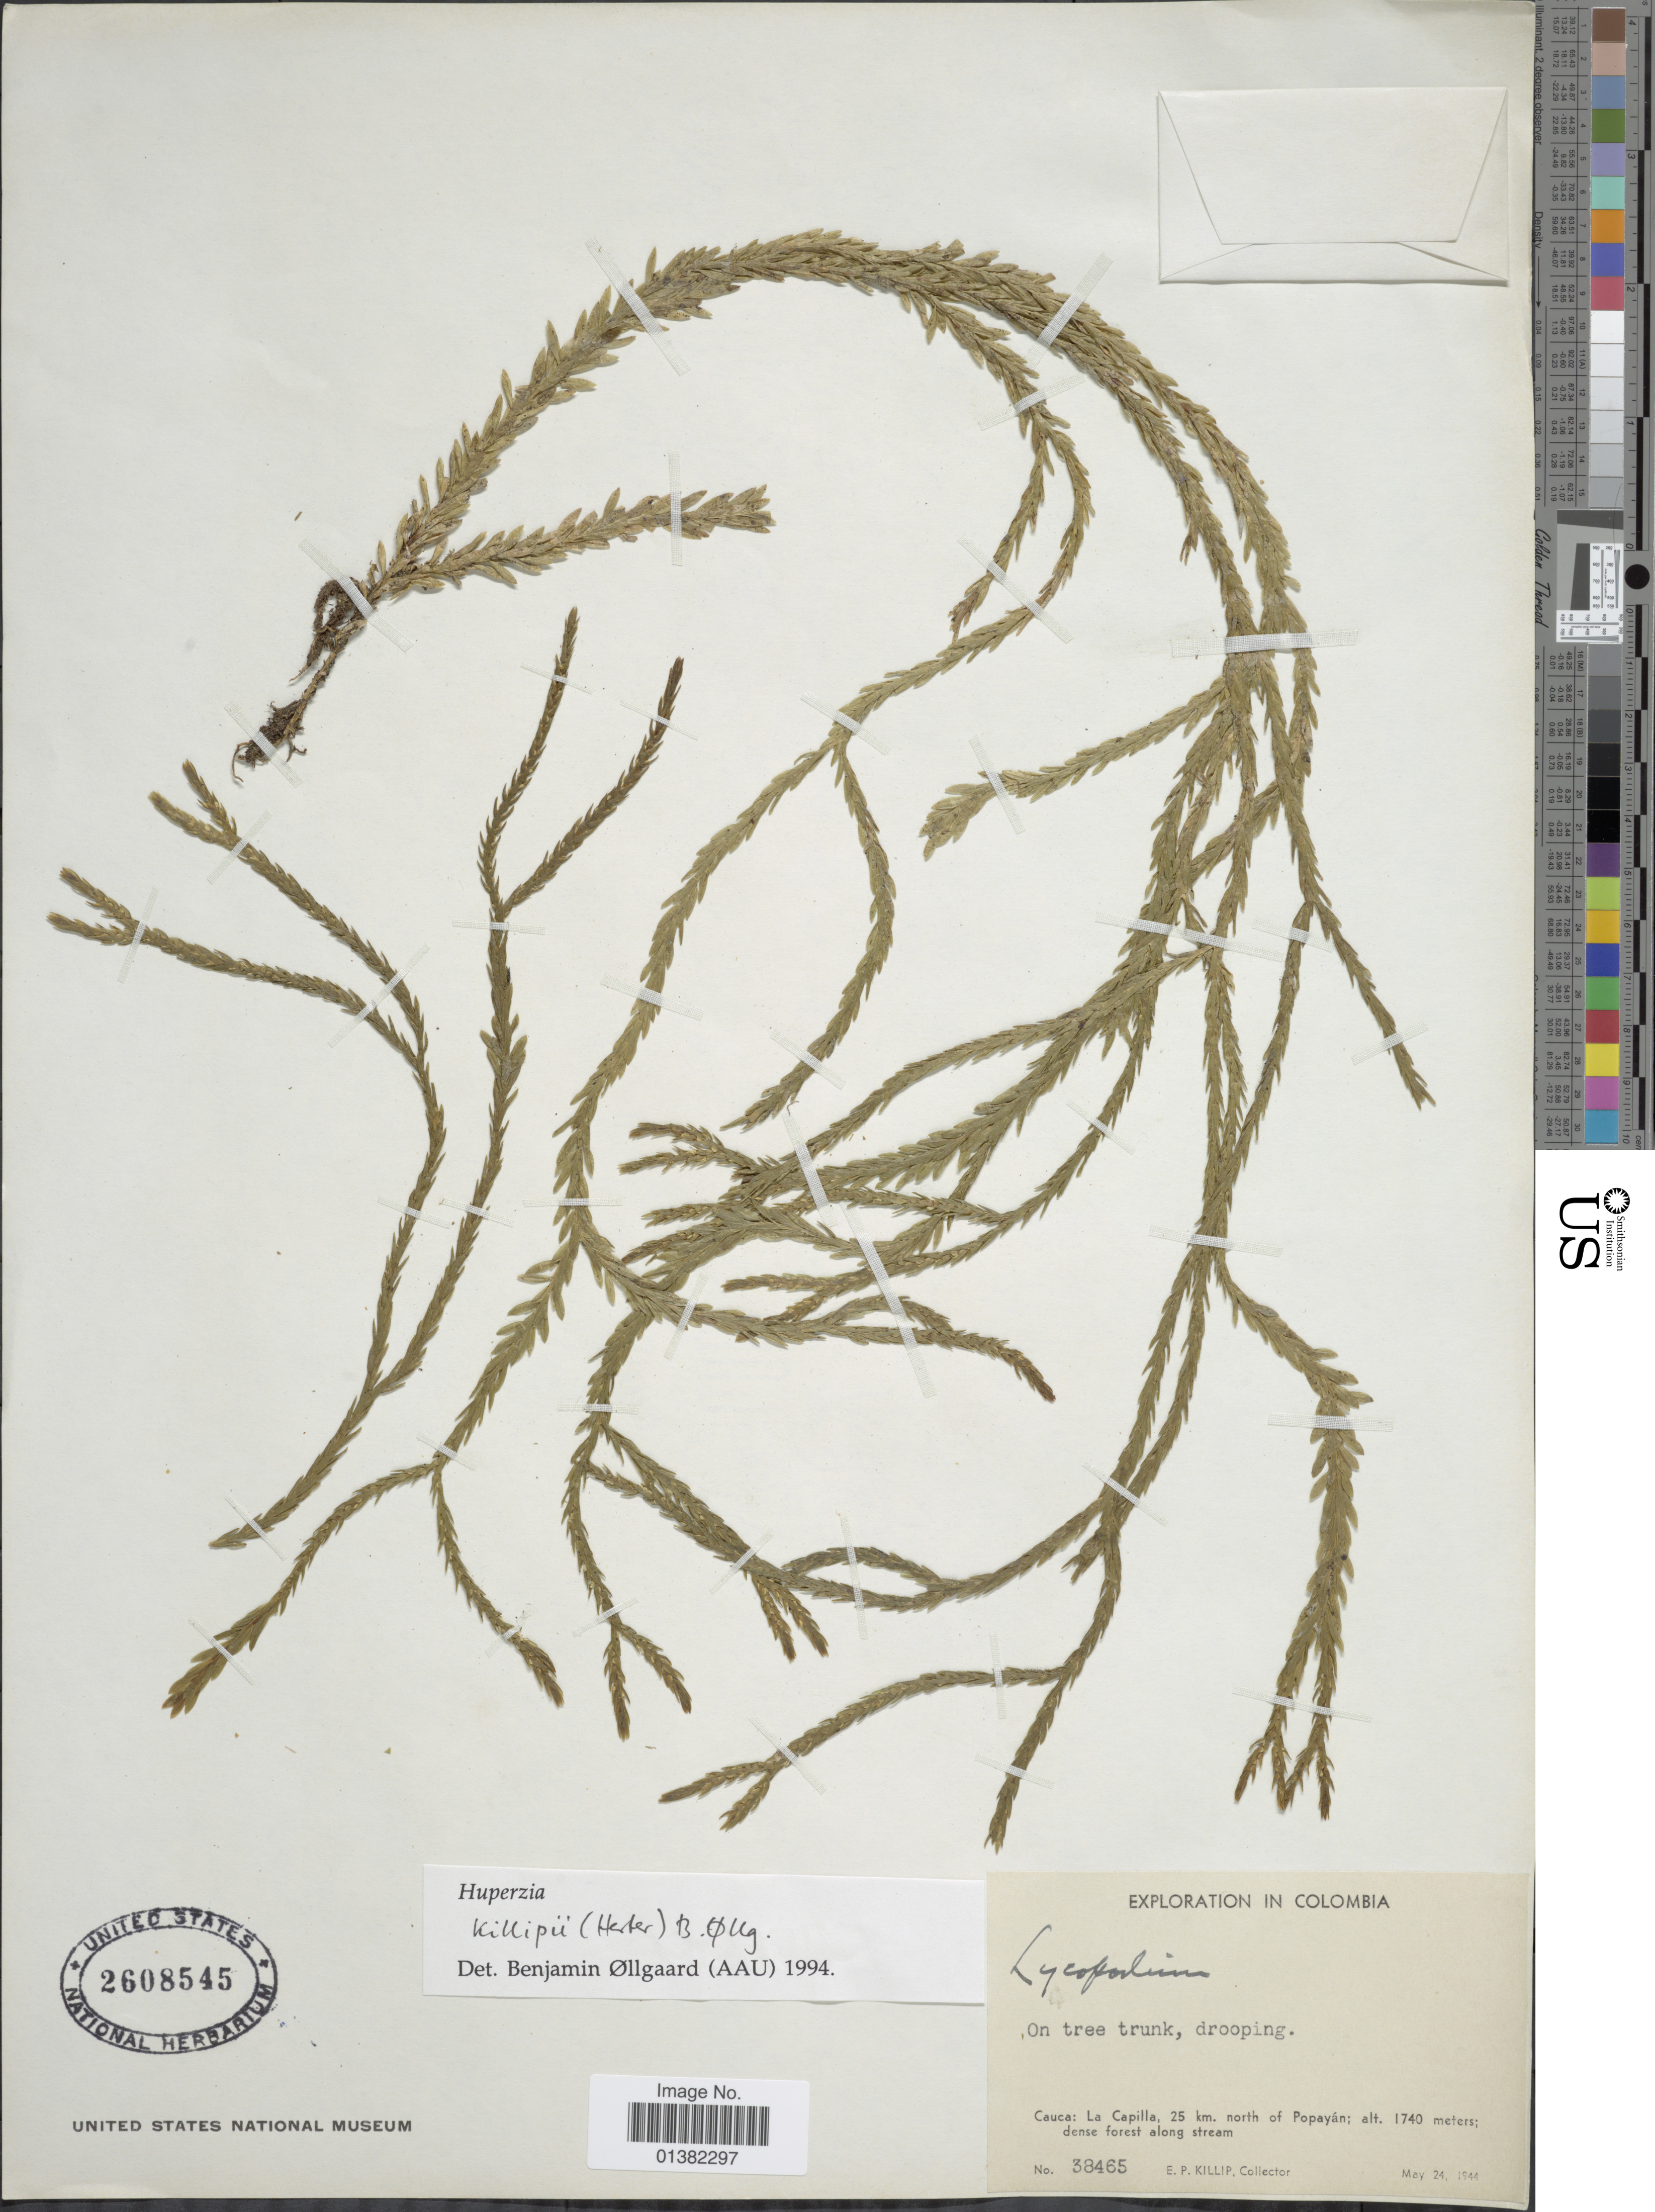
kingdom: Plantae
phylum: Tracheophyta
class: Lycopodiopsida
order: Lycopodiales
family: Lycopodiaceae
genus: Phlegmariurus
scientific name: Phlegmariurus killipii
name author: (Herter) B. Øllg.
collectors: E. P. Killip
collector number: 38465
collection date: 1944-05-24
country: Colombia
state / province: Cauca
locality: La Capilla, 25 km. north of Popayán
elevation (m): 1740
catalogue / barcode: US 2608545